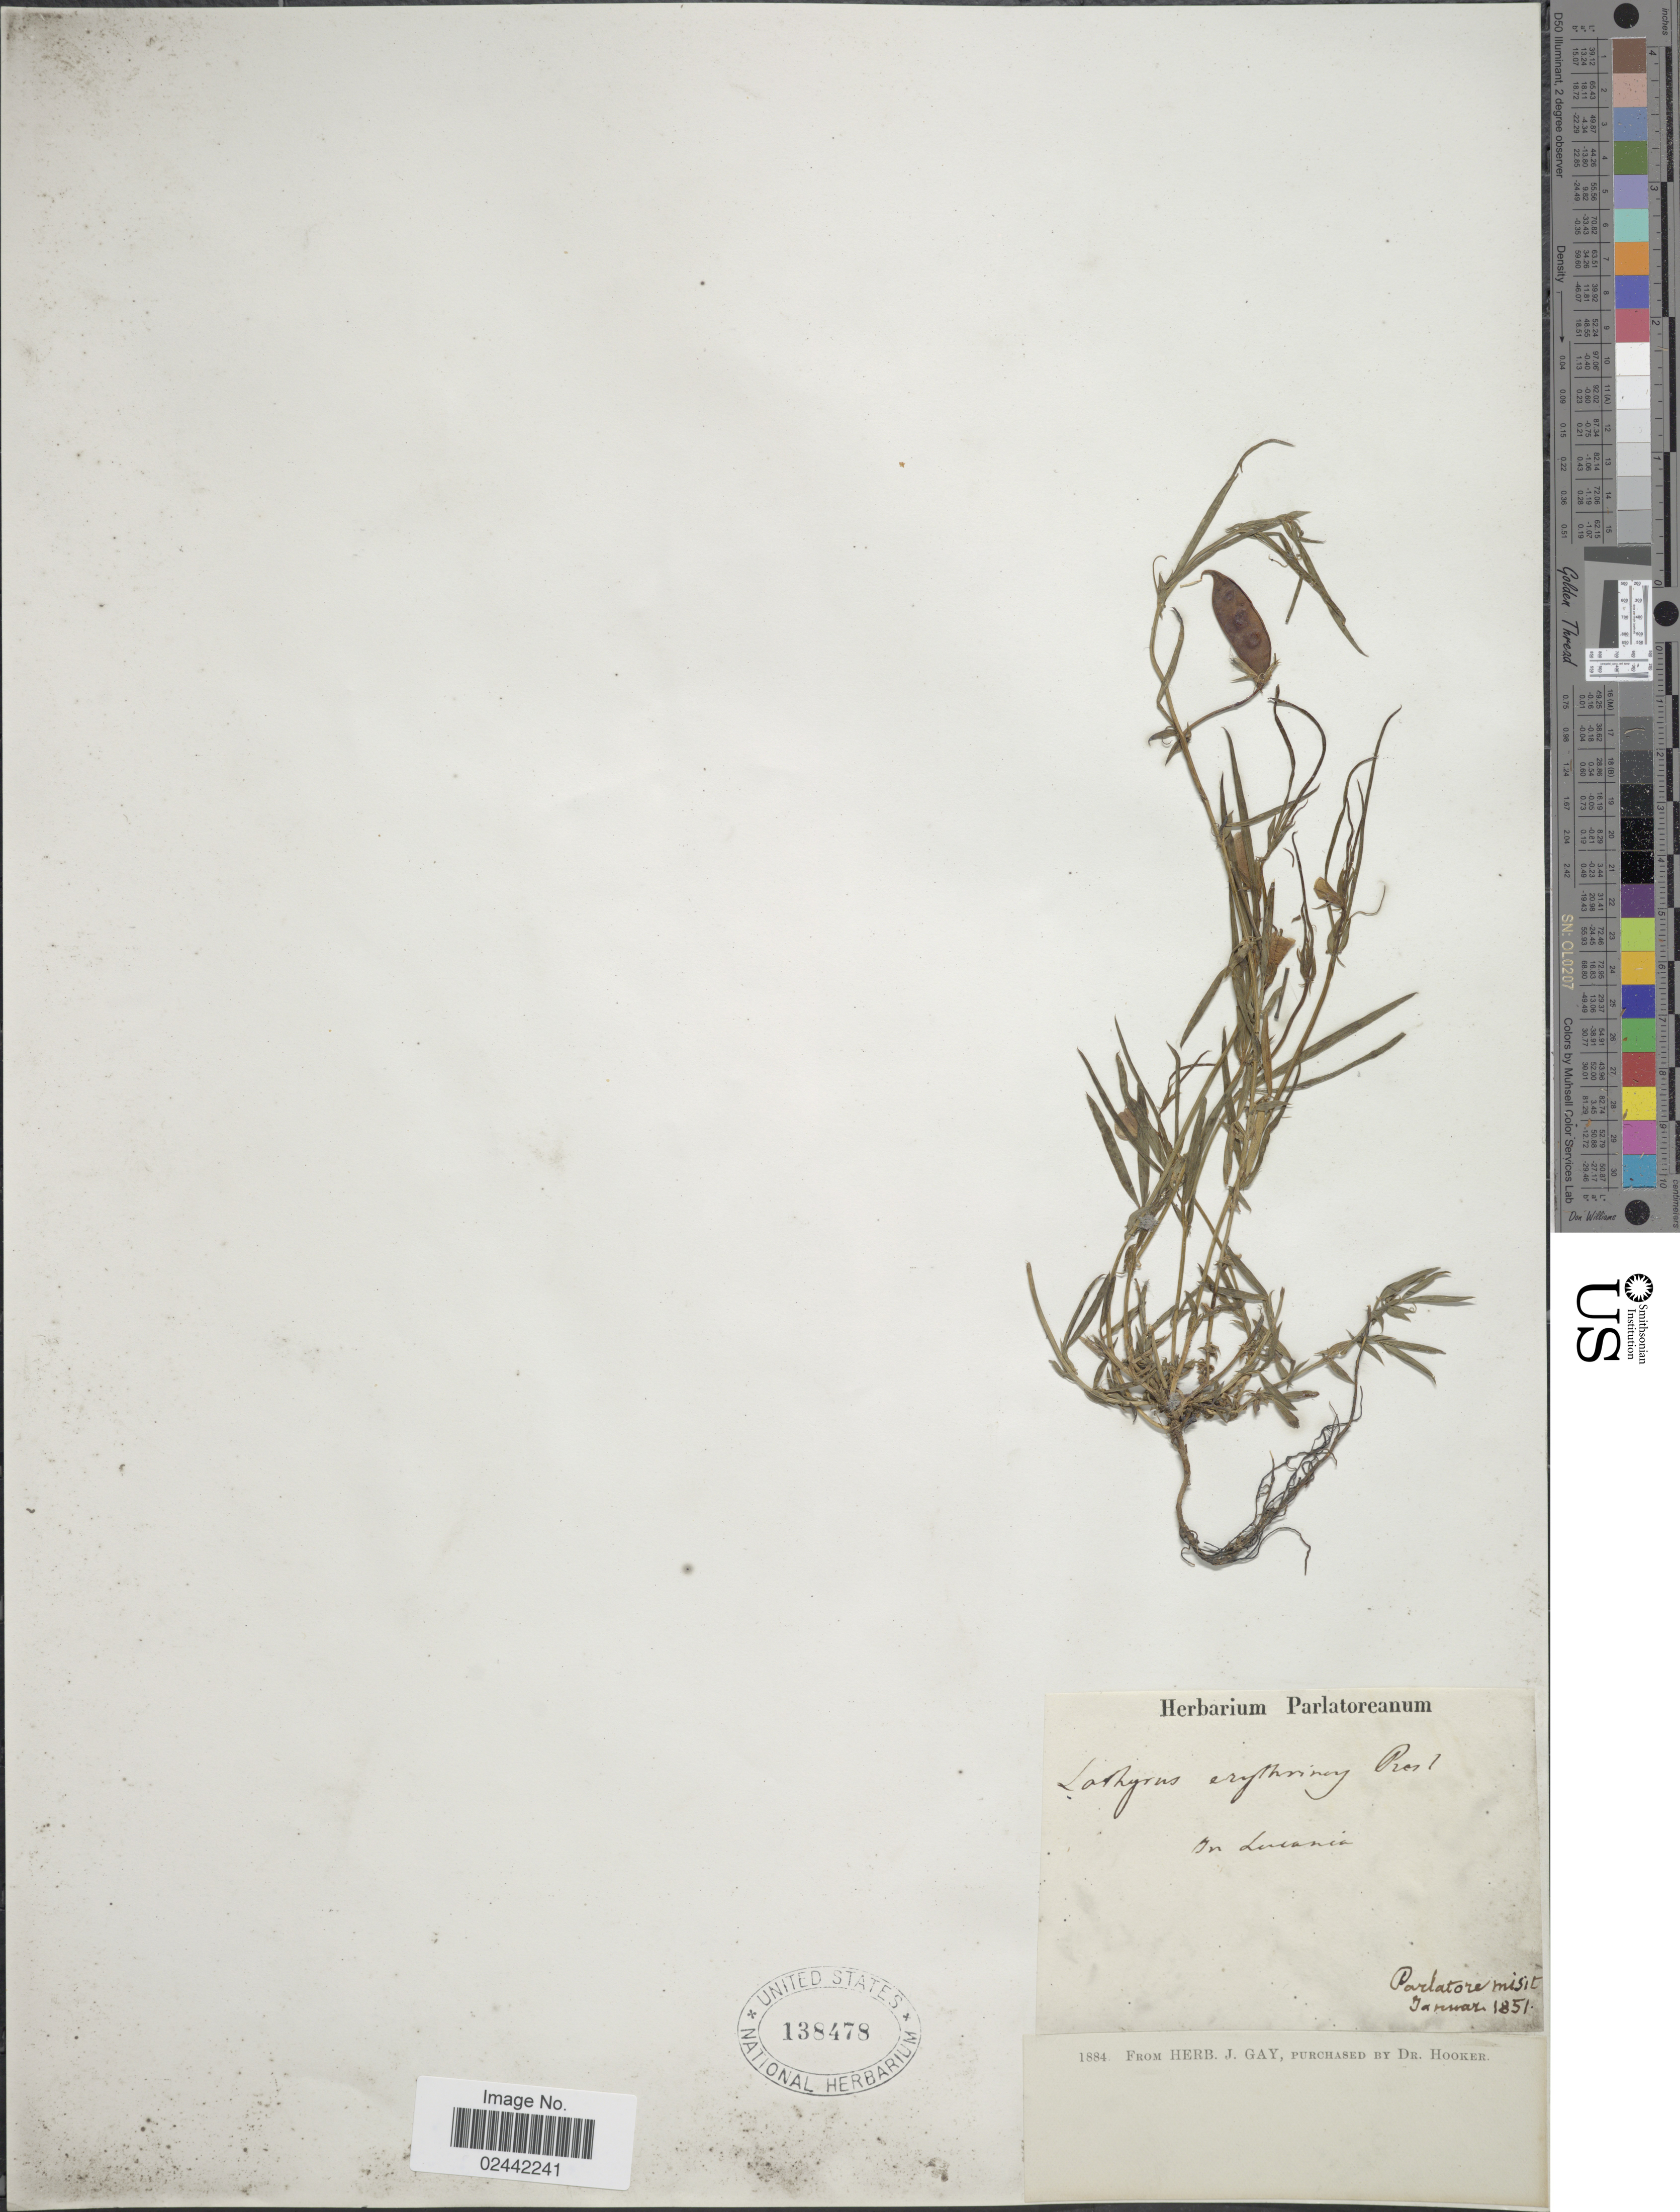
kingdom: Plantae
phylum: Tracheophyta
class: Magnoliopsida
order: Fabales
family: Fabaceae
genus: Lathyrus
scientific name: Lathyrus erythrinus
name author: C. Presl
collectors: Ex Herb Parlatoreanum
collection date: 1851-01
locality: In Lucania [interpreted]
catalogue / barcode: US 138478